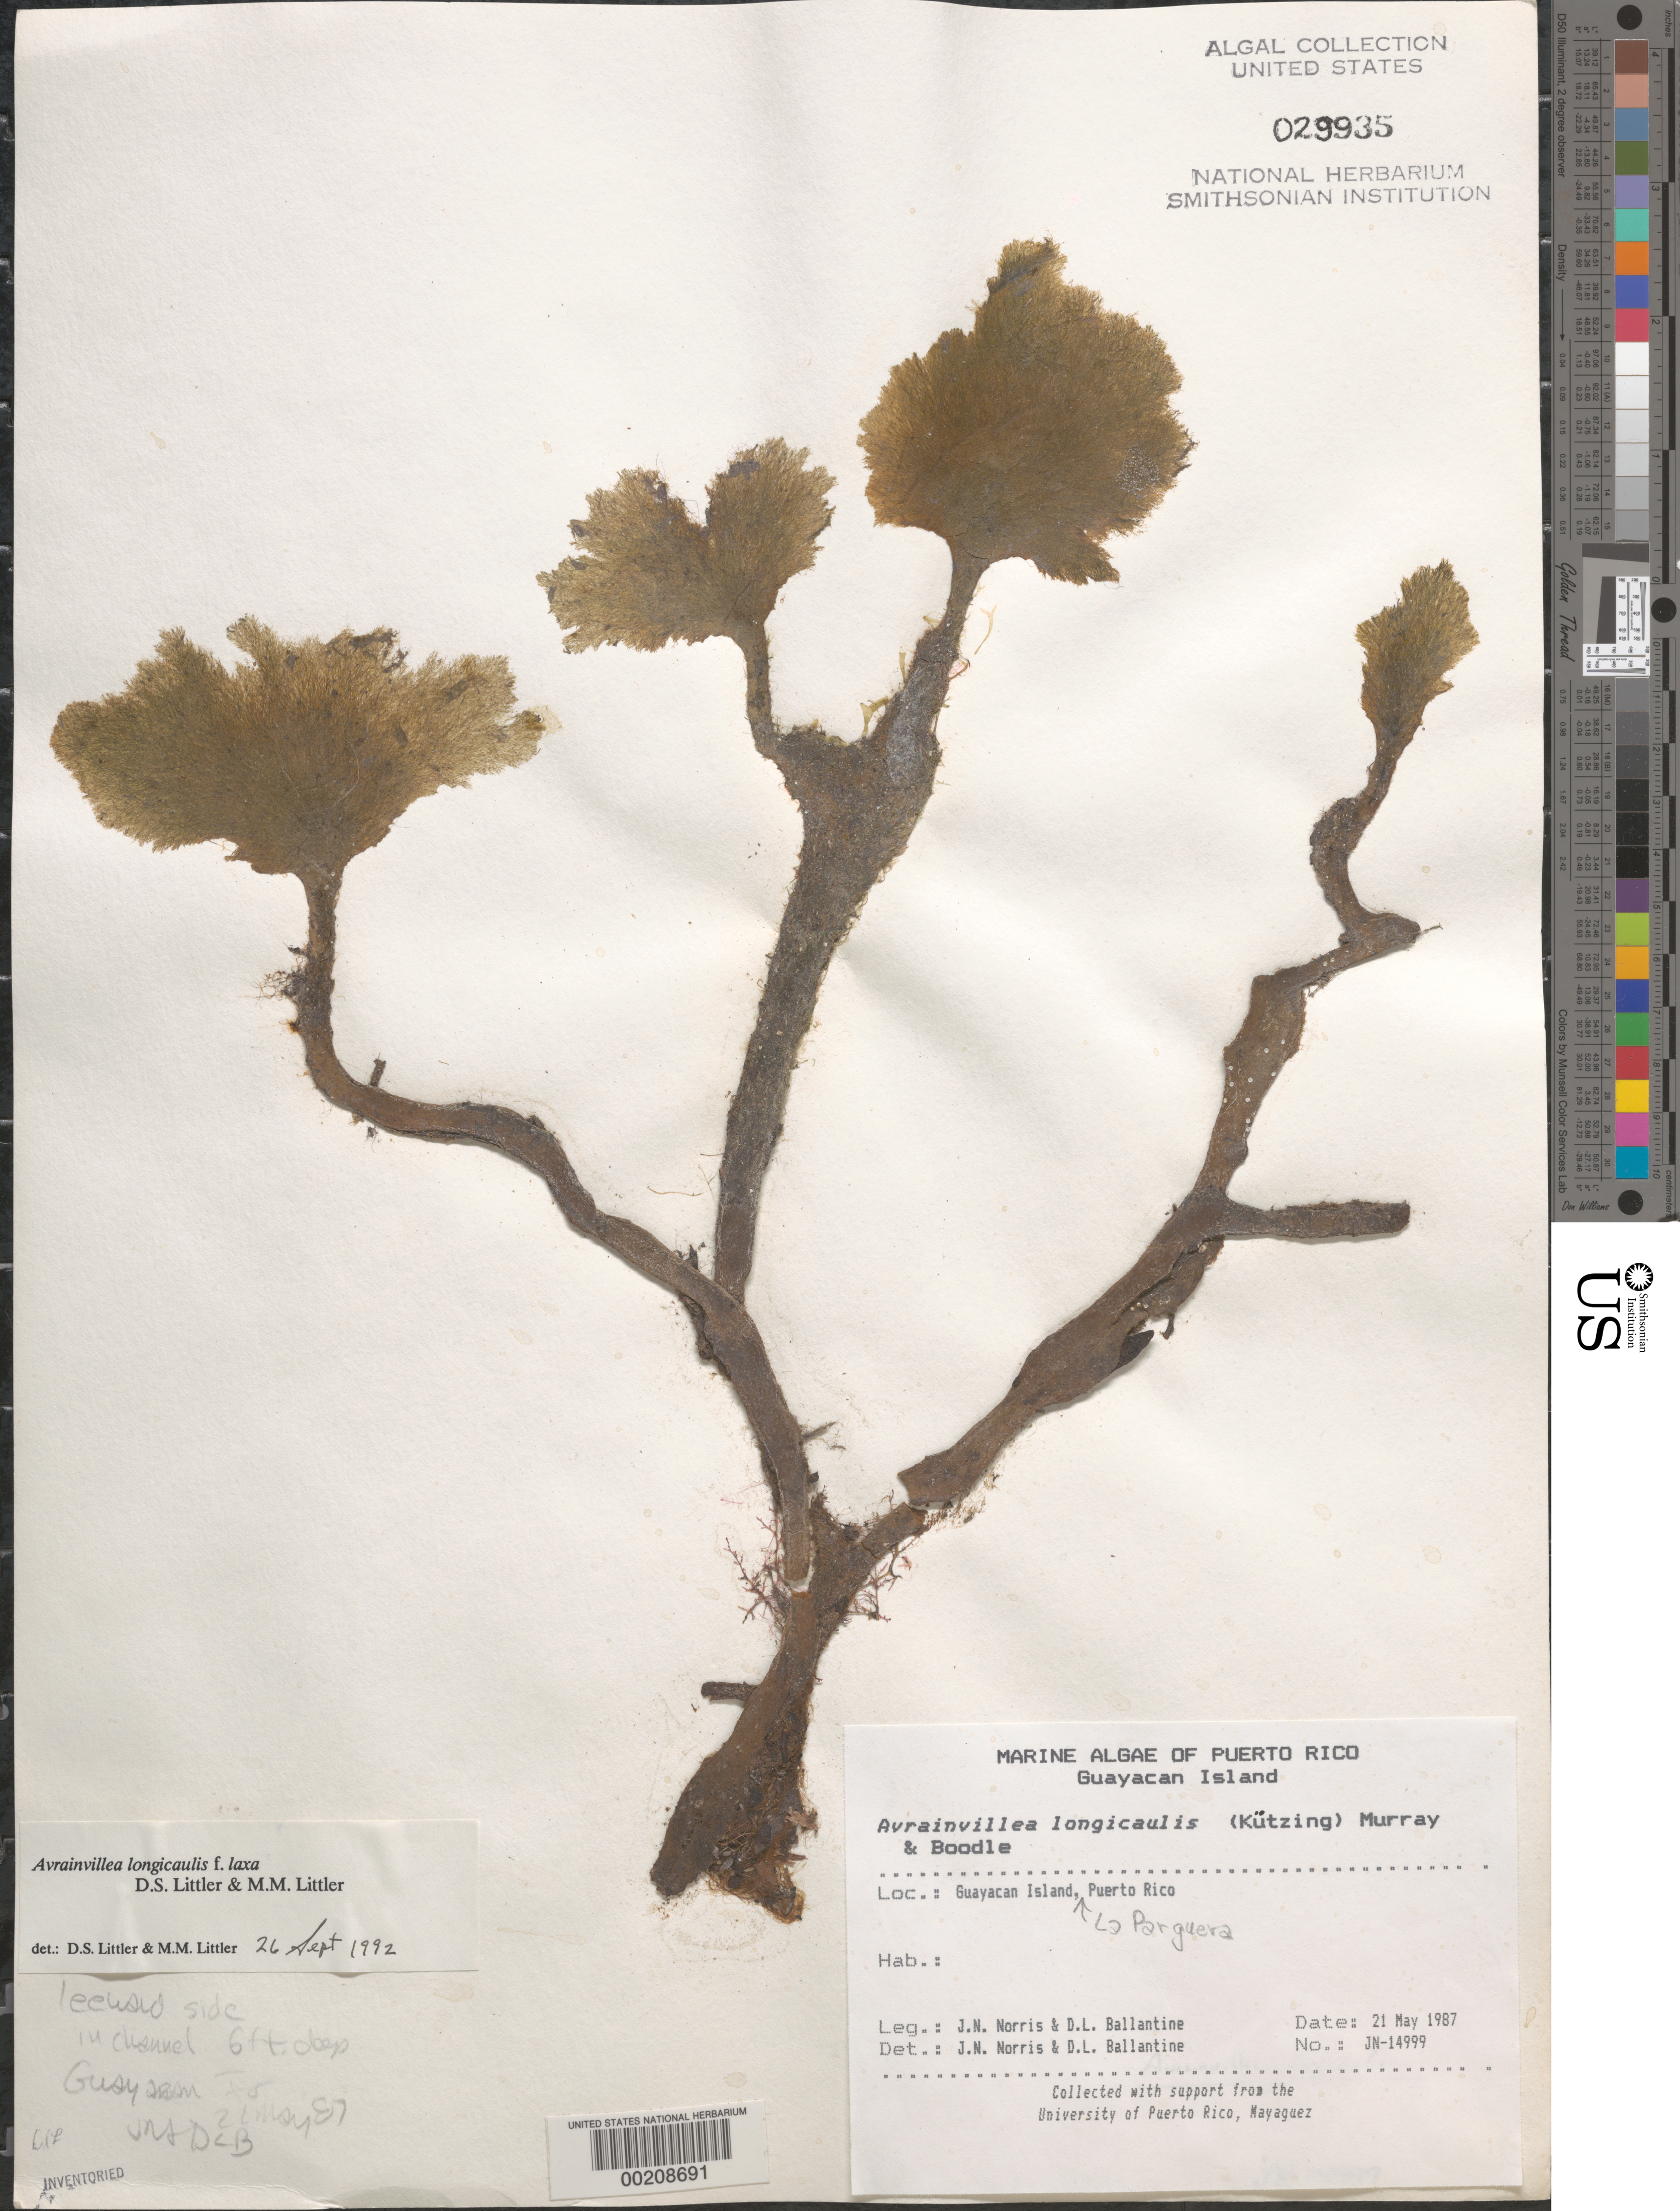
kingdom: Plantae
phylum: Chlorophyta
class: Ulvophyceae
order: Bryopsidales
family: Dichotomosiphonaceae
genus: Avrainvillea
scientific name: Avrainvillea longicaulis f. laxa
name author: D.S. Littler & Littler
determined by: Littler, D. S.; Littler, M. M.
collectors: J. N. Norris & D.L. Ballantine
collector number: JN-14999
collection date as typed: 21 May 1987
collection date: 1987-05-21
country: Puerto Rico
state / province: Lajas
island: Guayacan Island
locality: La Parguera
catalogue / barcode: US 29935